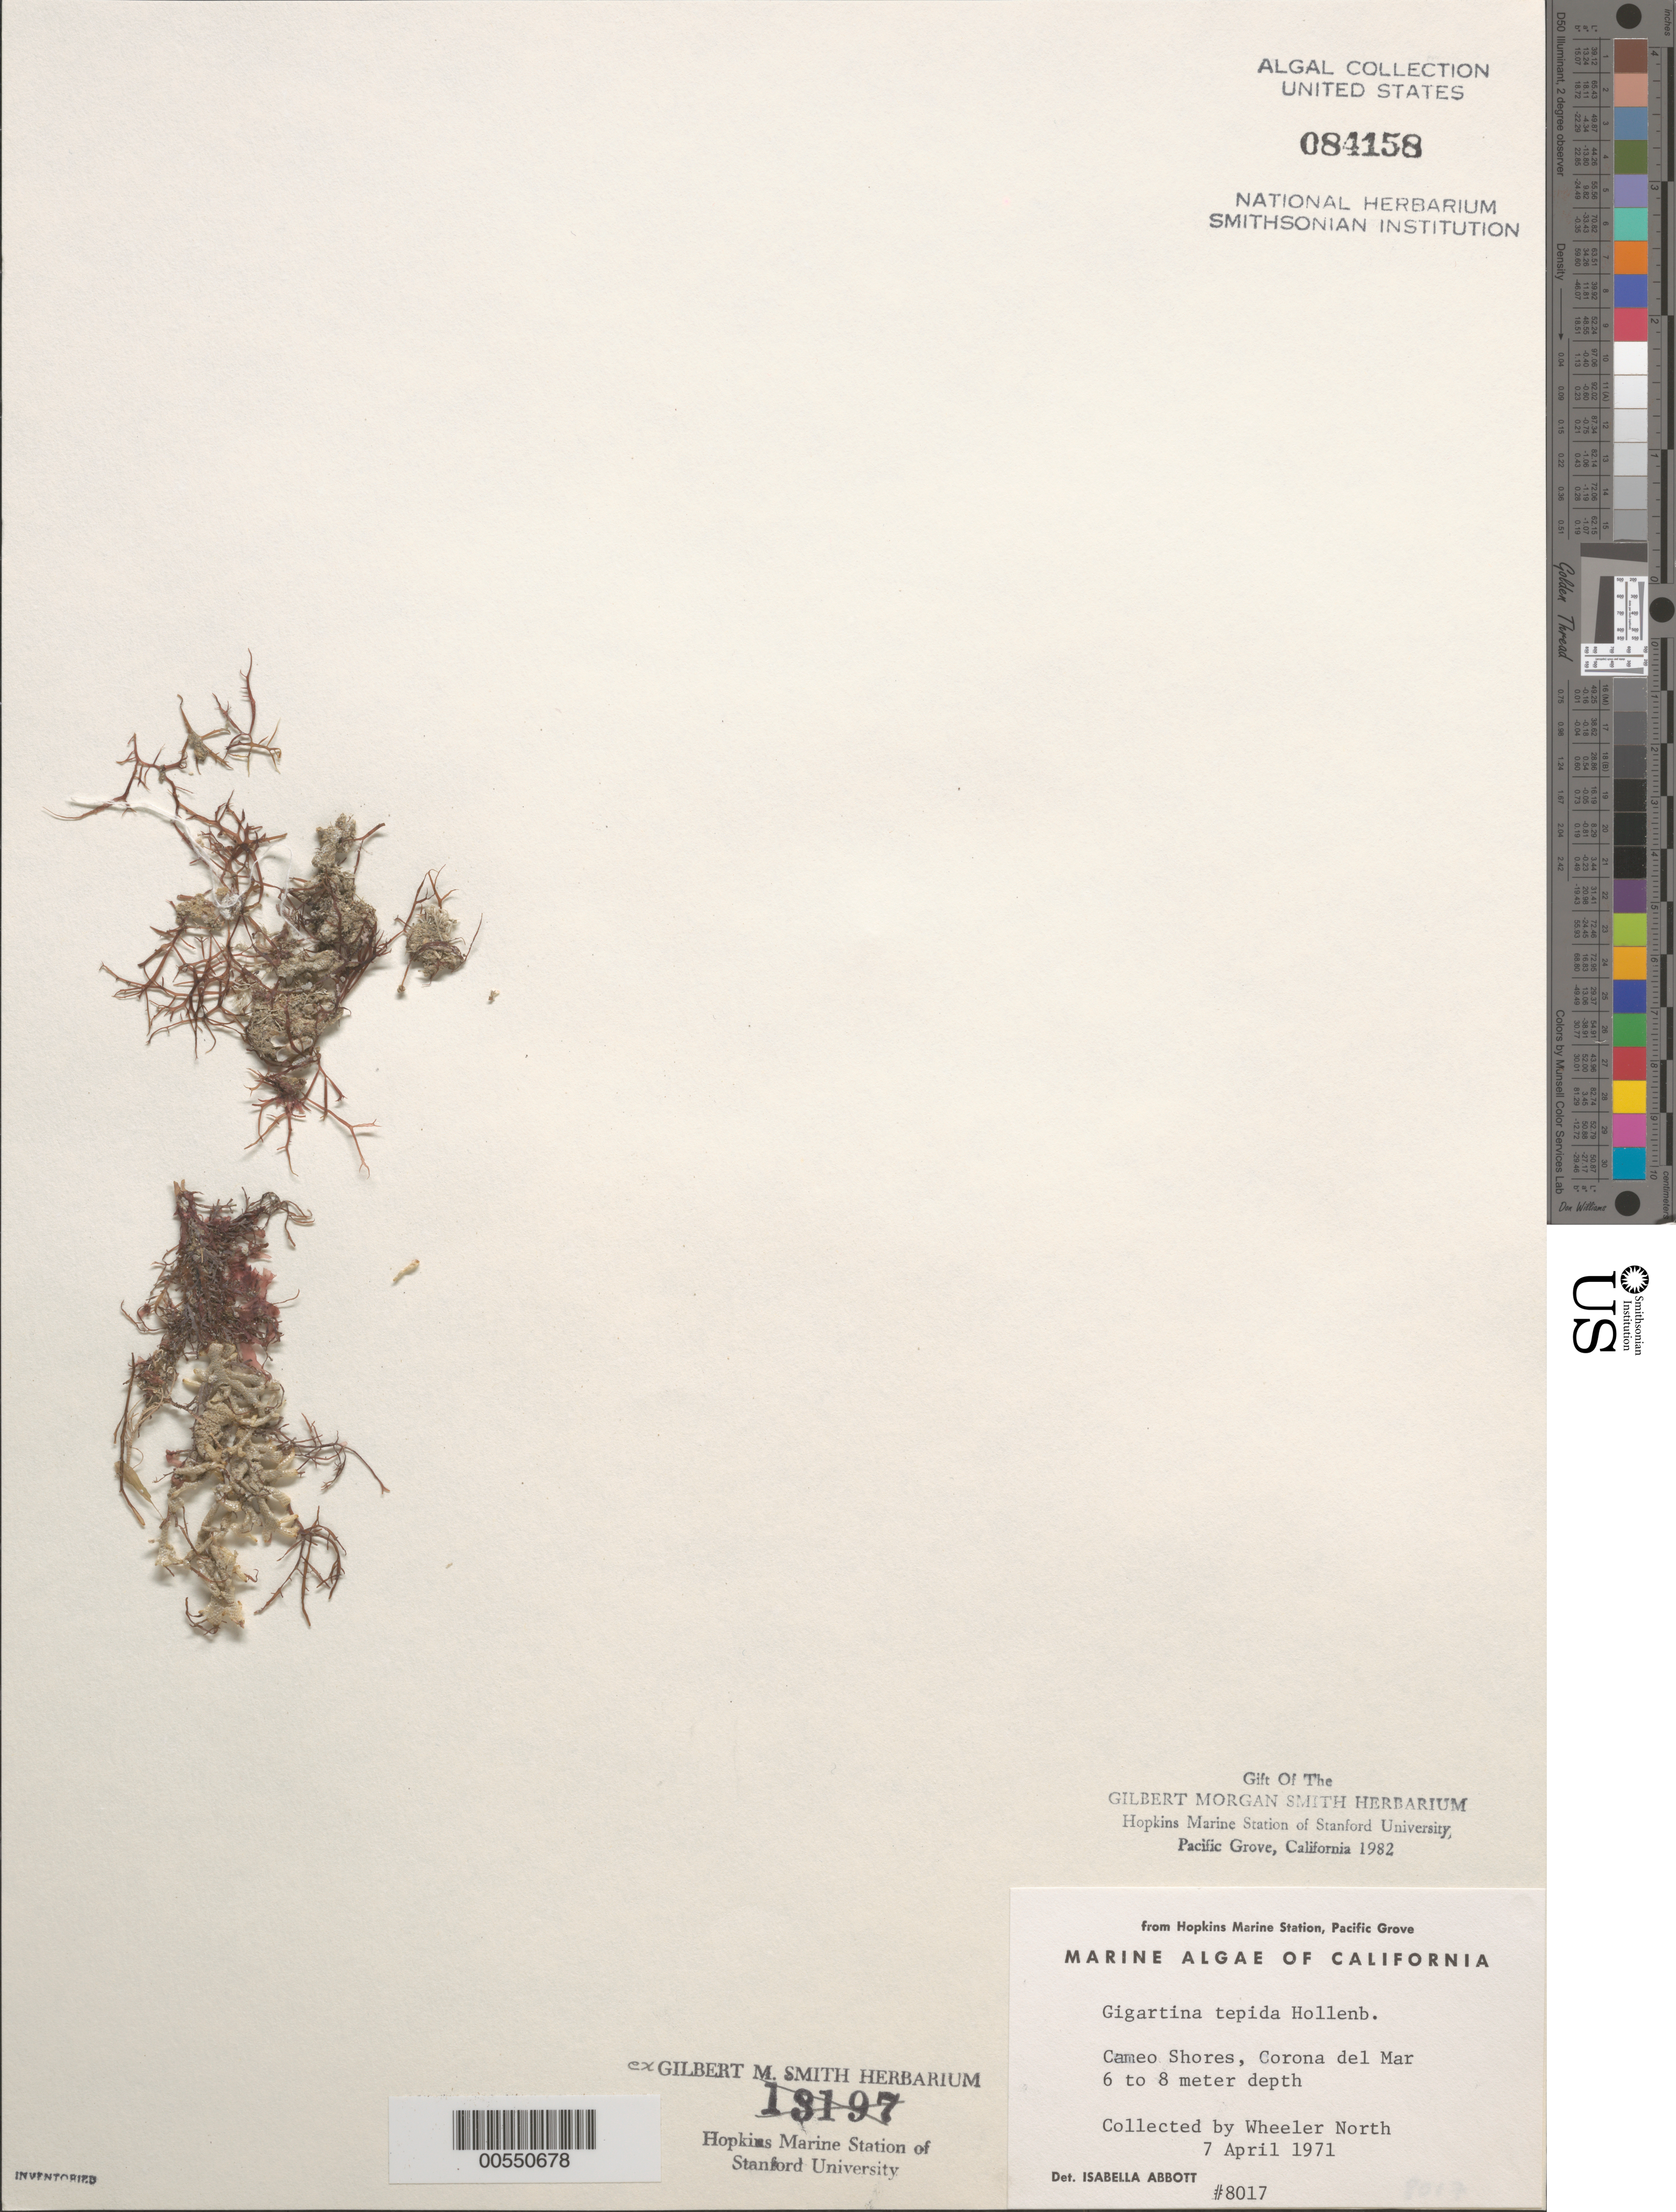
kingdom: Plantae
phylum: Rhodophyta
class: Florideophyceae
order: Gigartinales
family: Gigartinaceae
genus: Chondracanthus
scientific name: Chondracanthus tepidus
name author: (Hollenb.) Guiry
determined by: Algae name updating Project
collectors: W. North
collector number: IAA 8017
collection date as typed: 07 Apr 1971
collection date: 1971-04-07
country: United States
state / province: California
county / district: Orange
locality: Cameo Shores, Corona del Mar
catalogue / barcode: US 84158